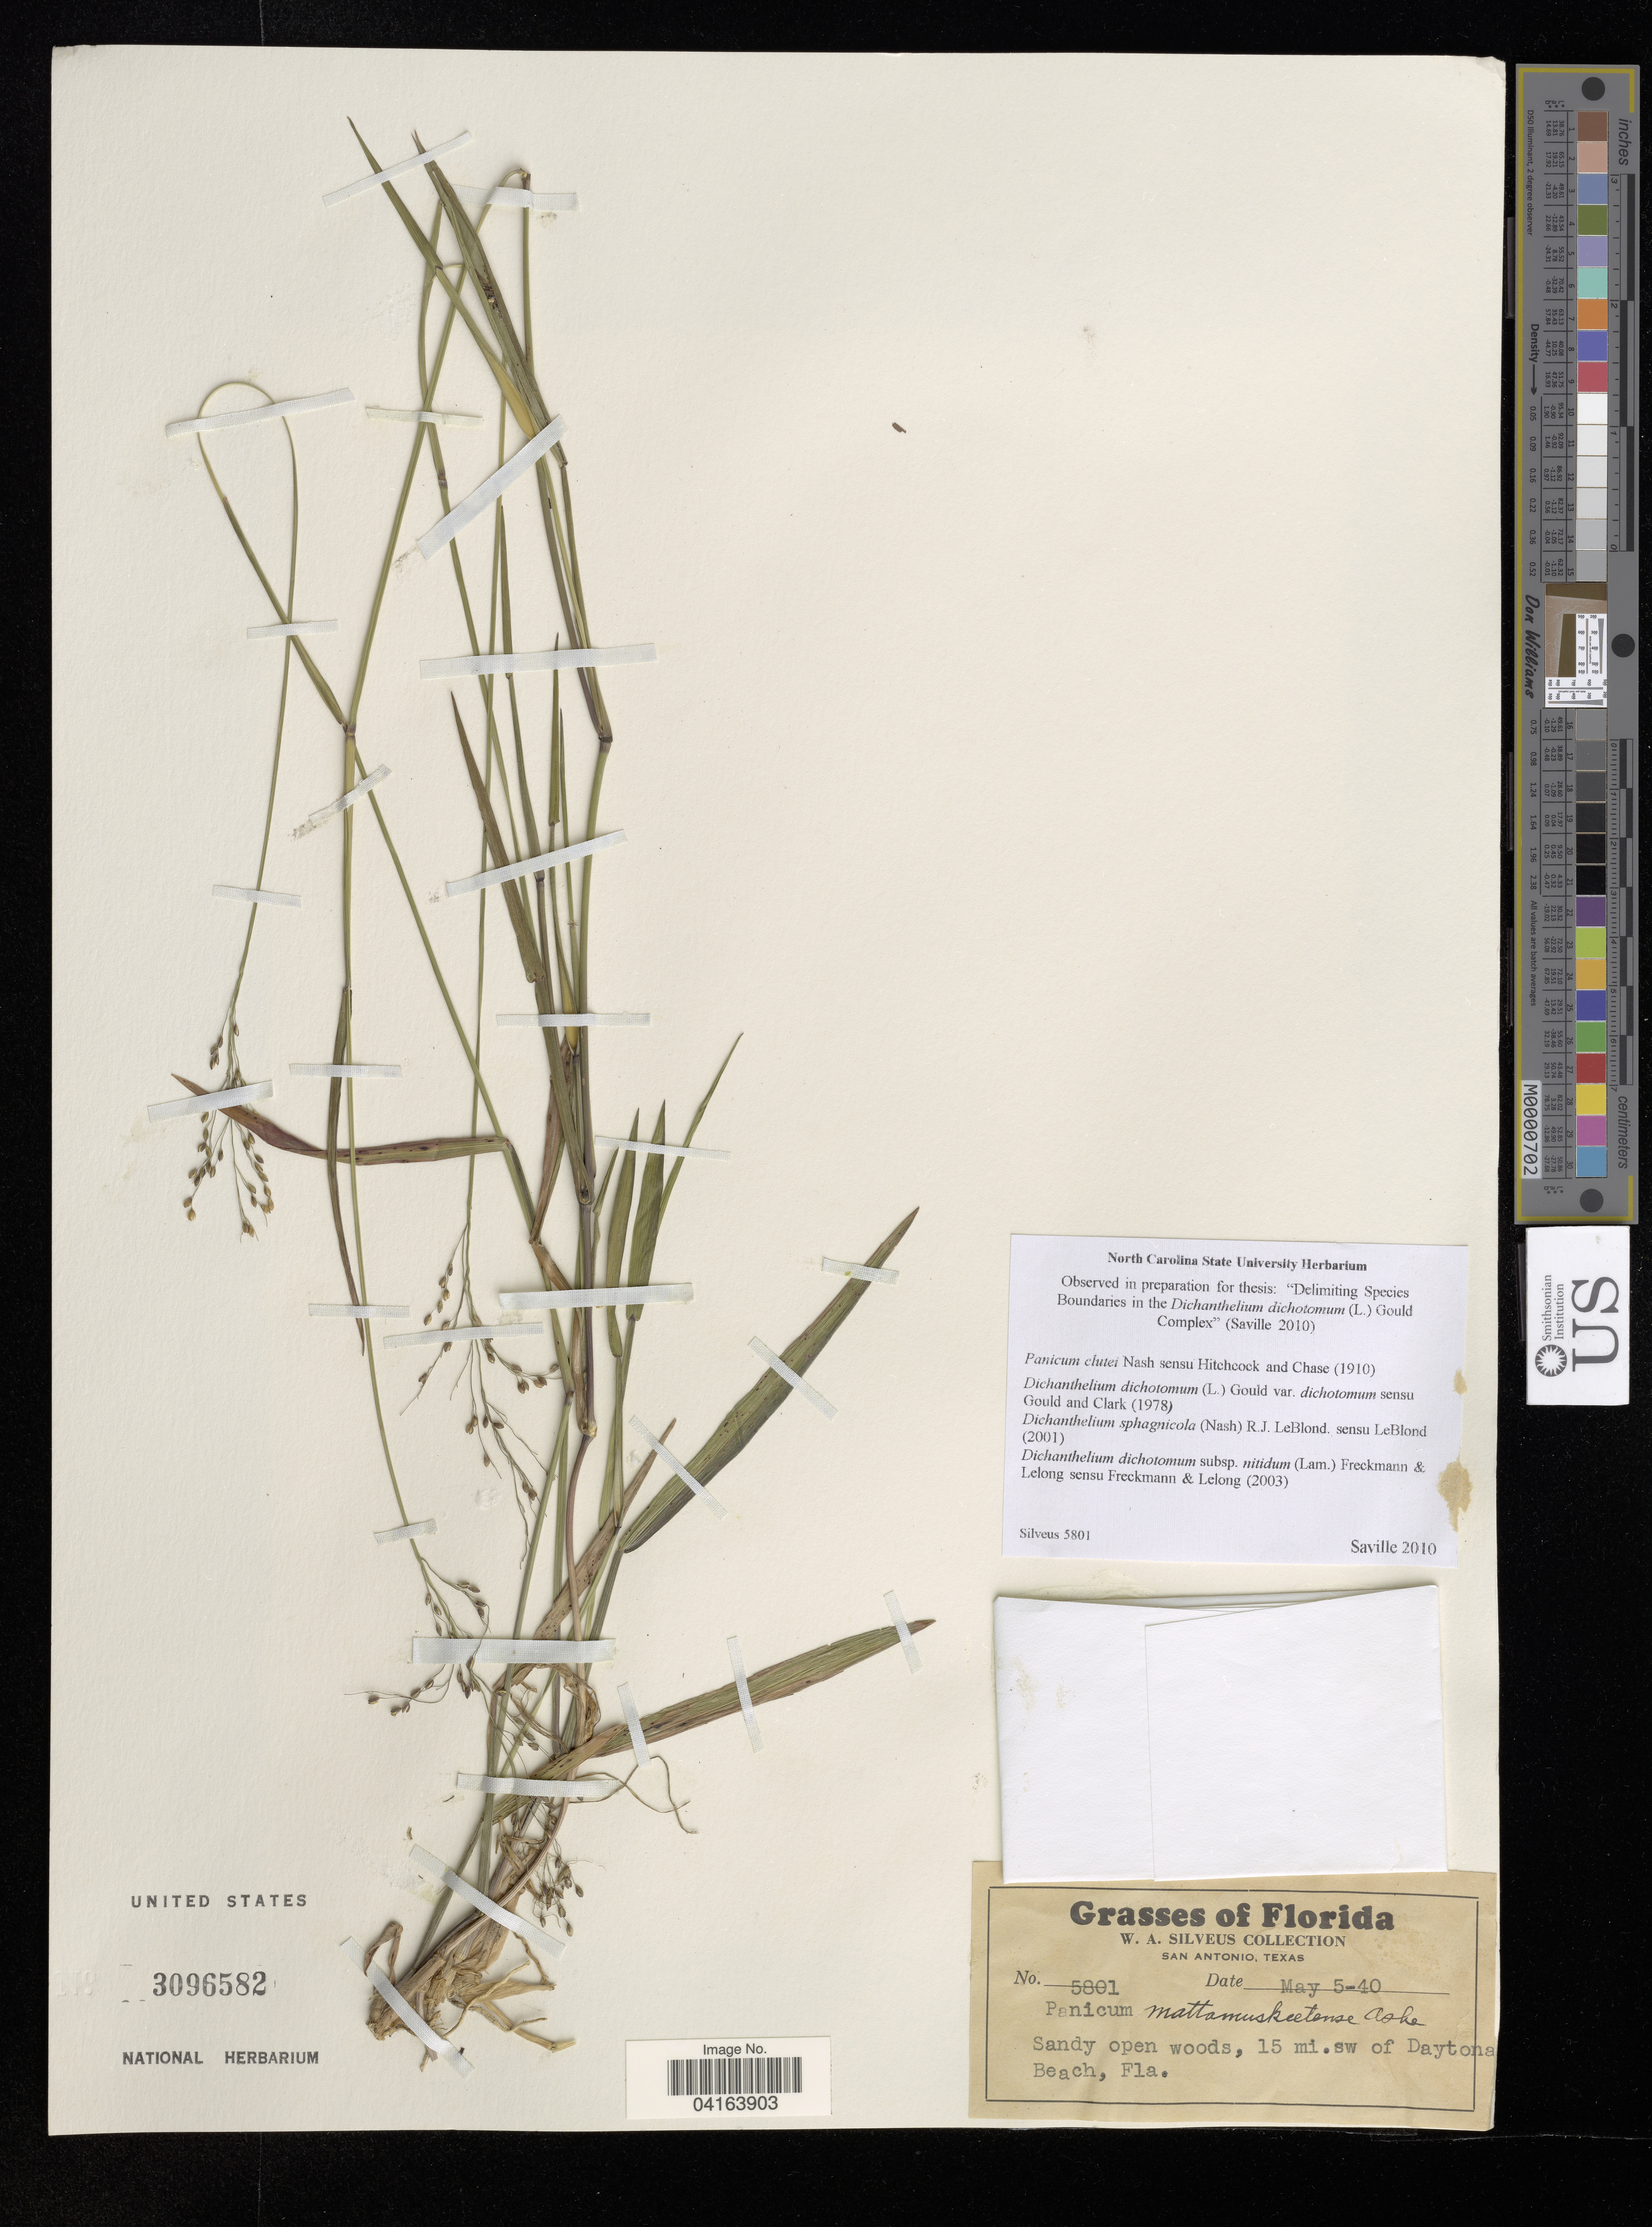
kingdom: Plantae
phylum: Tracheophyta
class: Liliopsida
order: Poales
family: Poaceae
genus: Dichanthelium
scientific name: Dichanthelium dichotomum subsp. lucidum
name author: (Ashe) Freckmann & Lelong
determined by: Saville, A. C., (NCSC), North Carolina State University (UNITED STATES)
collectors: W. Silveus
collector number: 5801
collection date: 1940-05-05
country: United States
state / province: Florida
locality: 15 mi.sw of Daytona Beach.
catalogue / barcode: US 3096582